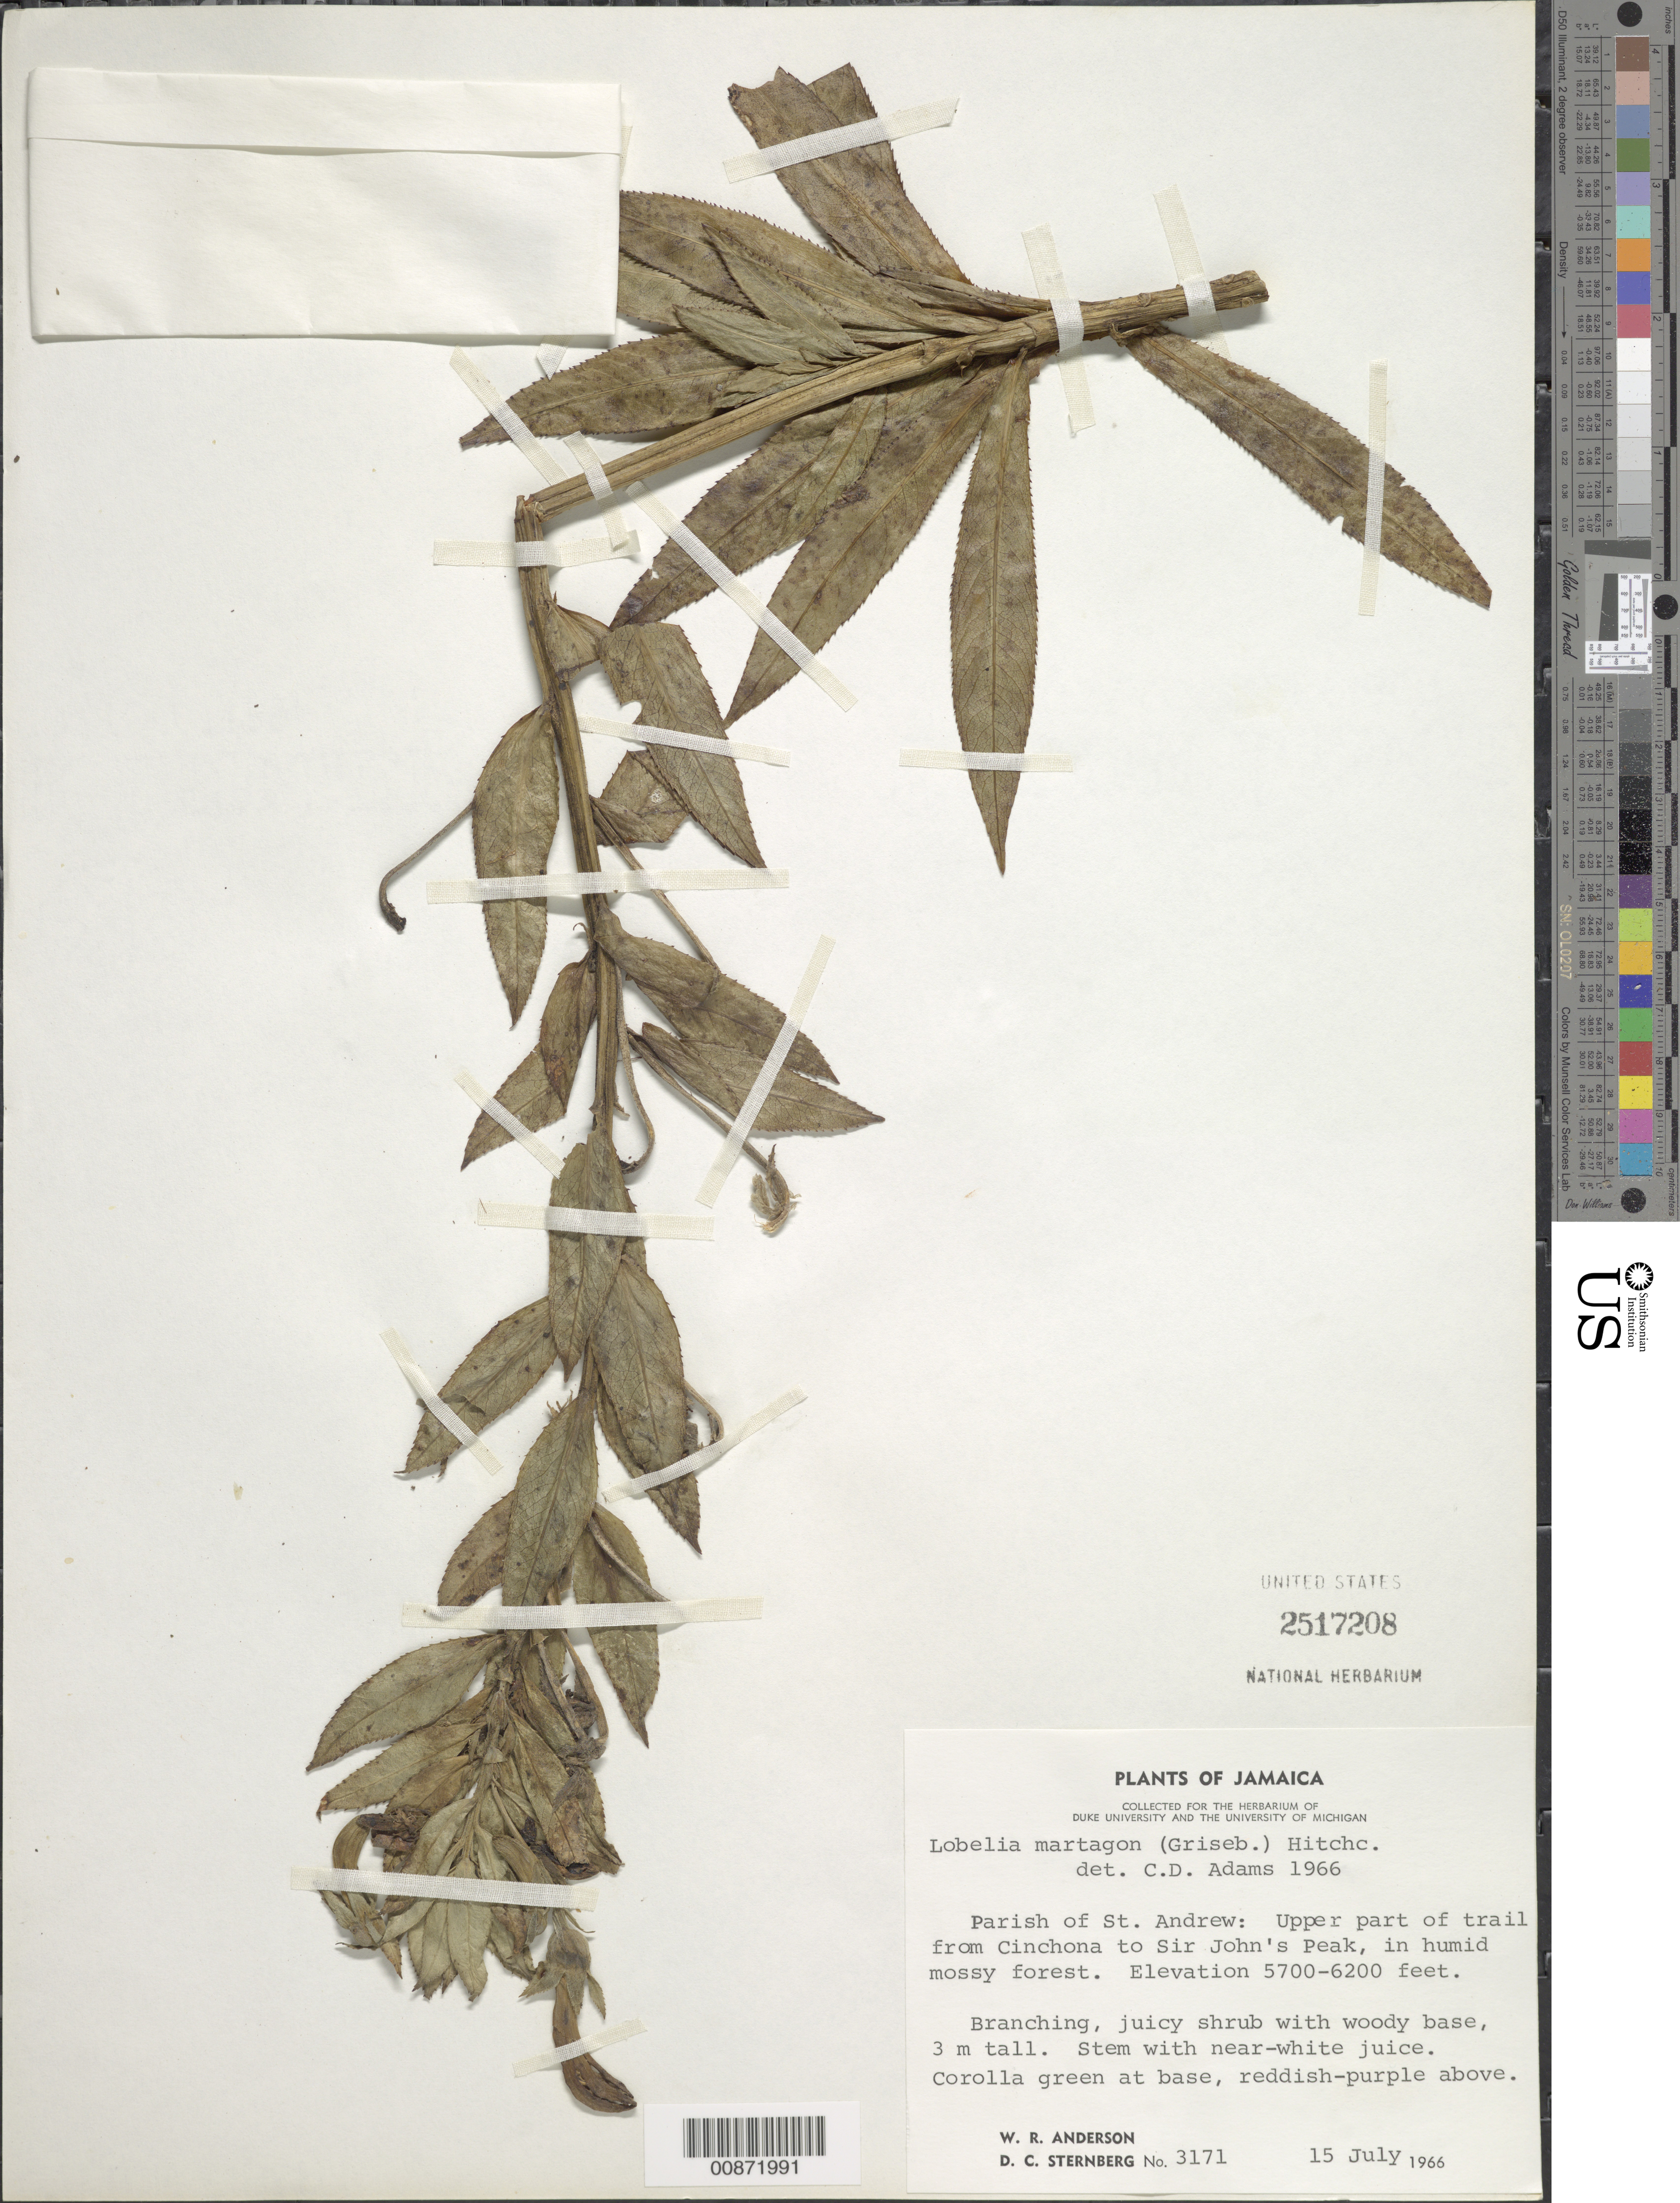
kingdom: Plantae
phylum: Tracheophyta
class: Magnoliopsida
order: Asterales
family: Campanulaceae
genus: Lobelia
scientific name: Lobelia martagon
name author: (Griseb.) Hitchc.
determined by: Adams, C. D.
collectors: W. R. Anderson & D. Sternberg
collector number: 3171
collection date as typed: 15 Jul 1966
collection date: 1966-07-15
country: Jamaica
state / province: Saint Andrew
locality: Upper part of trail from Cinchona to Sir John's Peak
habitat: Montane, along upper part of trail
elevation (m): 1737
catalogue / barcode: US 2517208